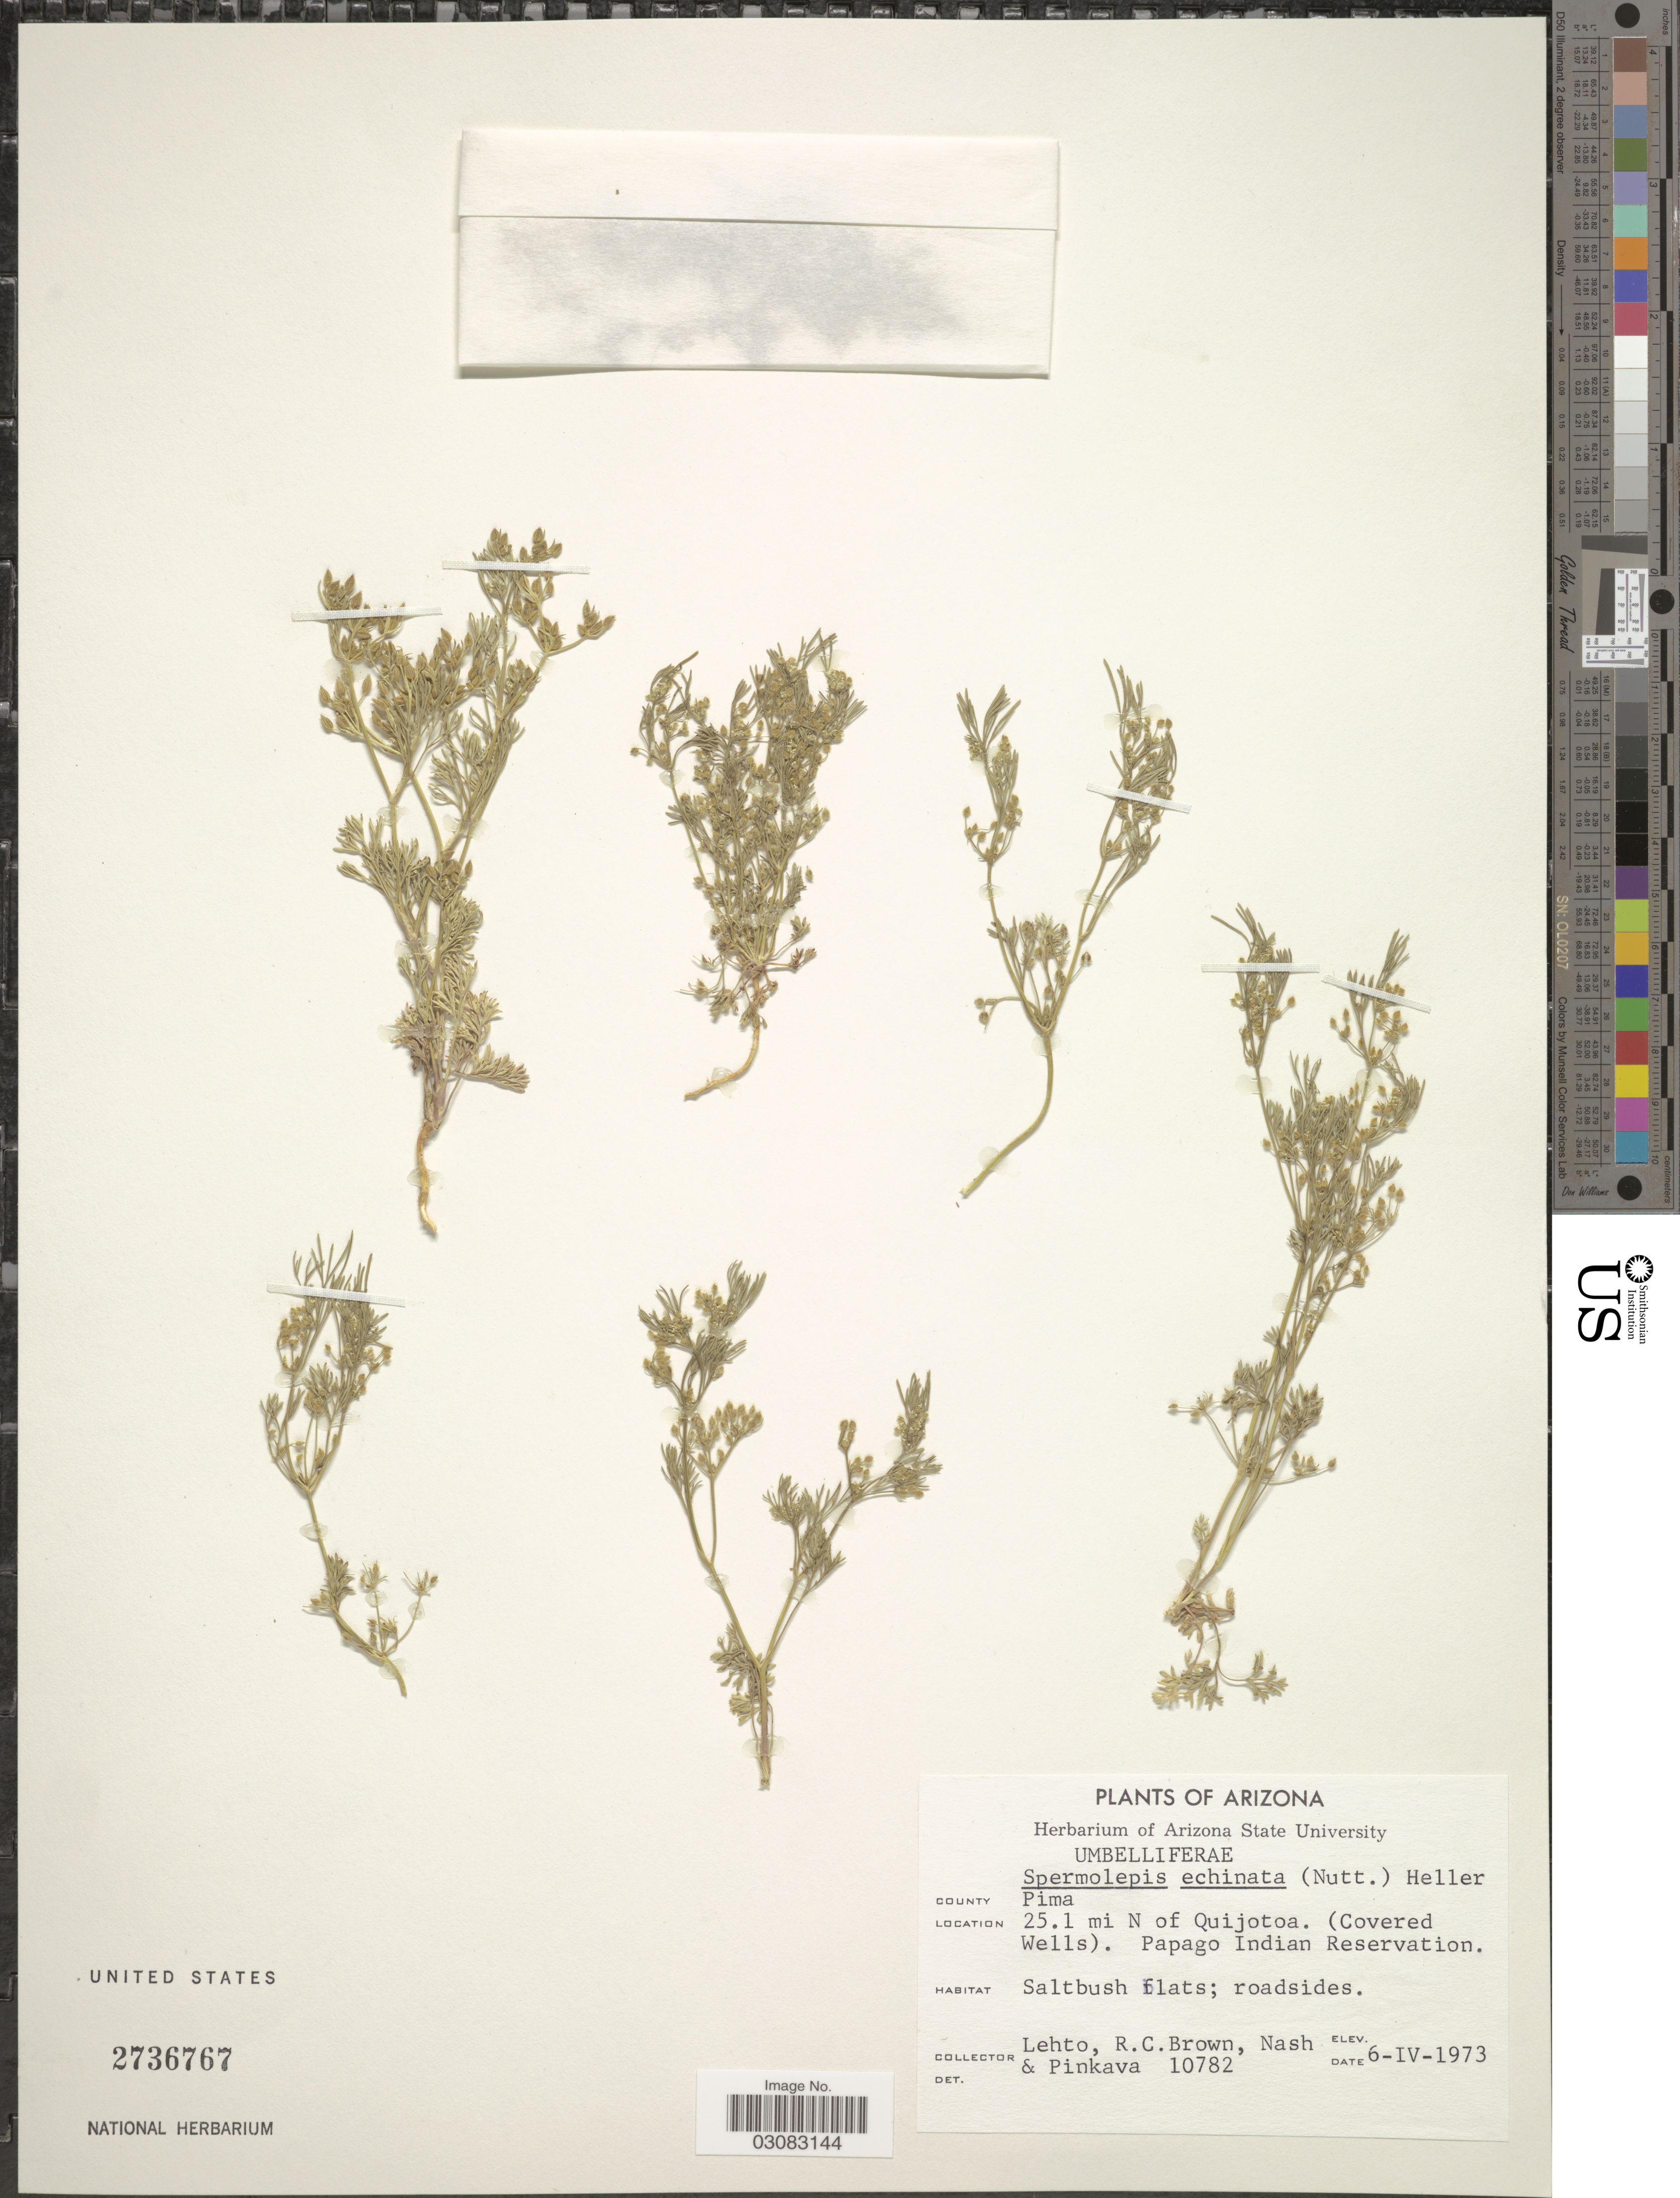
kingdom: Plantae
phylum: Tracheophyta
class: Magnoliopsida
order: Apiales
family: Apiaceae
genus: Spermolepis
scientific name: Spermolepis echinata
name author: (Nutt. ex DC.) A. Heller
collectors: -. Lehto, R. C. Brown, -- Nash & -. Pinkava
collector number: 10782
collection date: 1973-04-06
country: United States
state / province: Arizona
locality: County Pima. 25.1 mi N of Quijota. (Covered Wells). Papago Indian Reservation.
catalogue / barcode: US 2736767